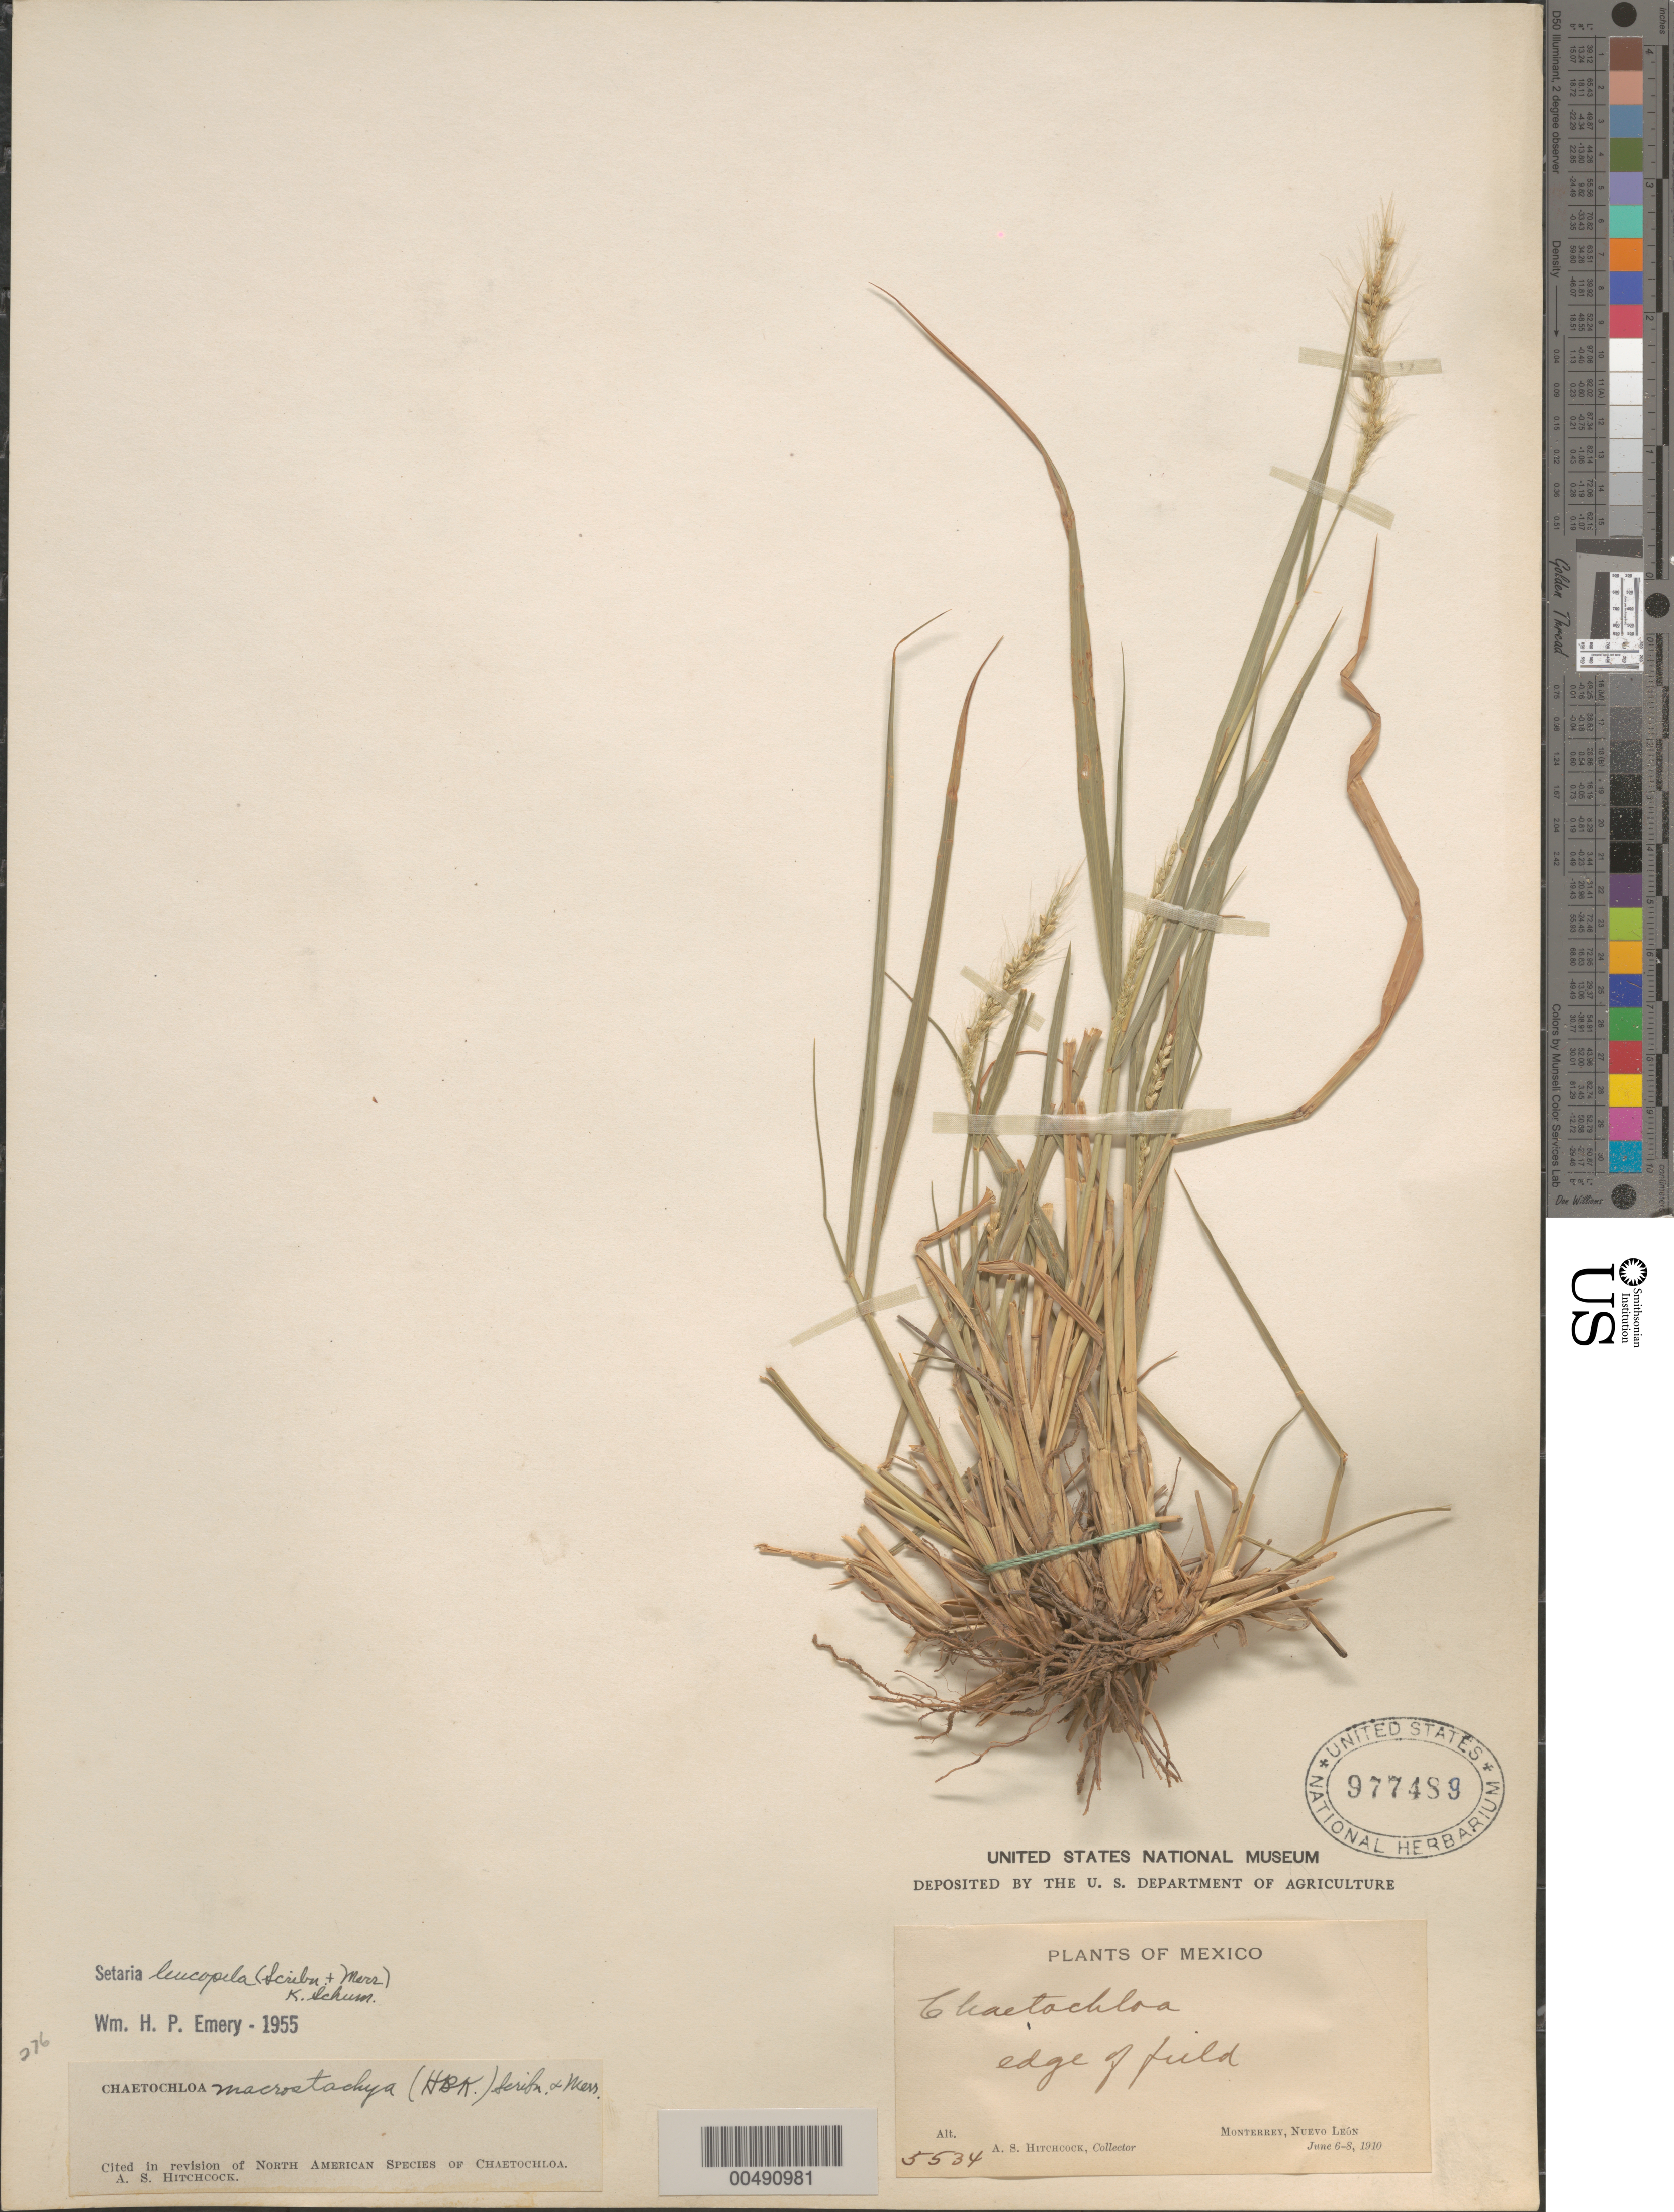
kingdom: Plantae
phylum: Tracheophyta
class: Liliopsida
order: Poales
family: Poaceae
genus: Setaria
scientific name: Setaria leucopila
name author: (Scribn. & Merr.) K. Schum.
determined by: Emery, W. H. P.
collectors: A. S. Hitchcock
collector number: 5534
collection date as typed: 6 Jun 1910 to 8 Jun 1910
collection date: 1910-06-06/1910-06-08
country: Mexico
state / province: Nuevo León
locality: Monterrey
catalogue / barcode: US 977489